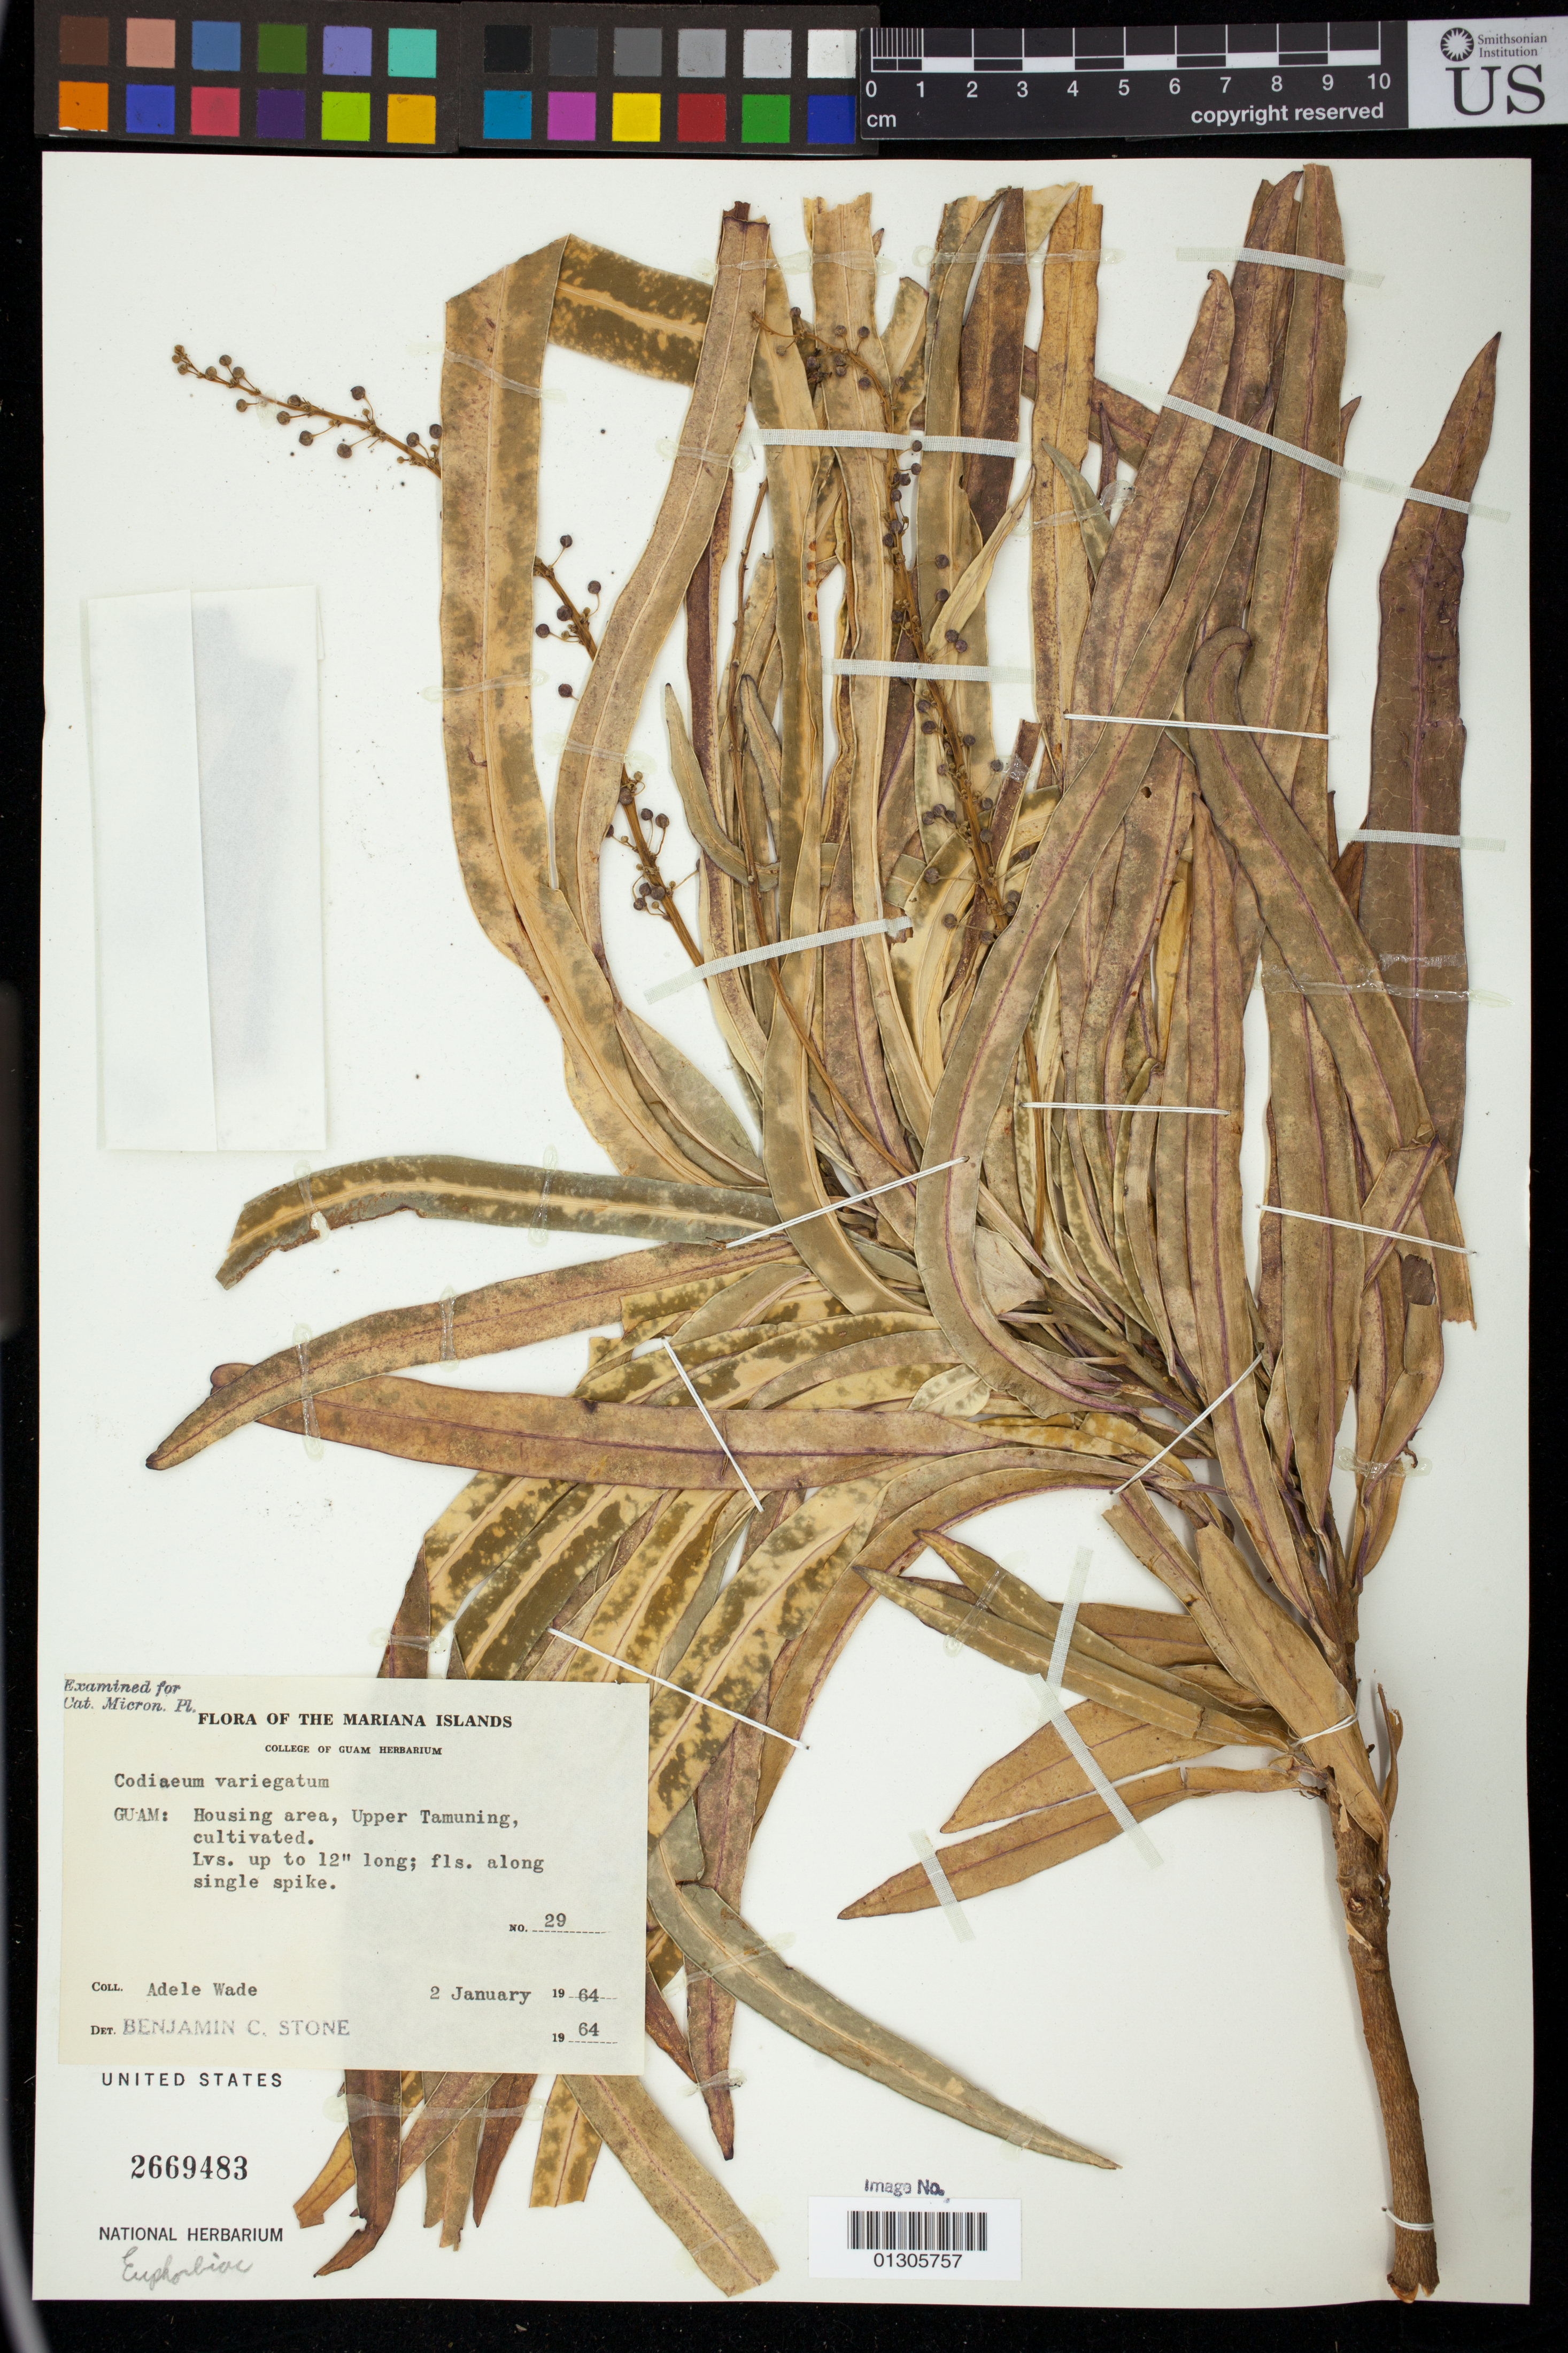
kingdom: Plantae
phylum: Tracheophyta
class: Magnoliopsida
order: Malpighiales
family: Euphorbiaceae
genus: Codiaeum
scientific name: Codiaeum variegatum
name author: (L.) Rumph. ex A. Juss.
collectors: A. Wade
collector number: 29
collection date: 1964-01-02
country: Guam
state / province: Tamuning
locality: Housing area, Upper Tamuning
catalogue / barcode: US 2669483